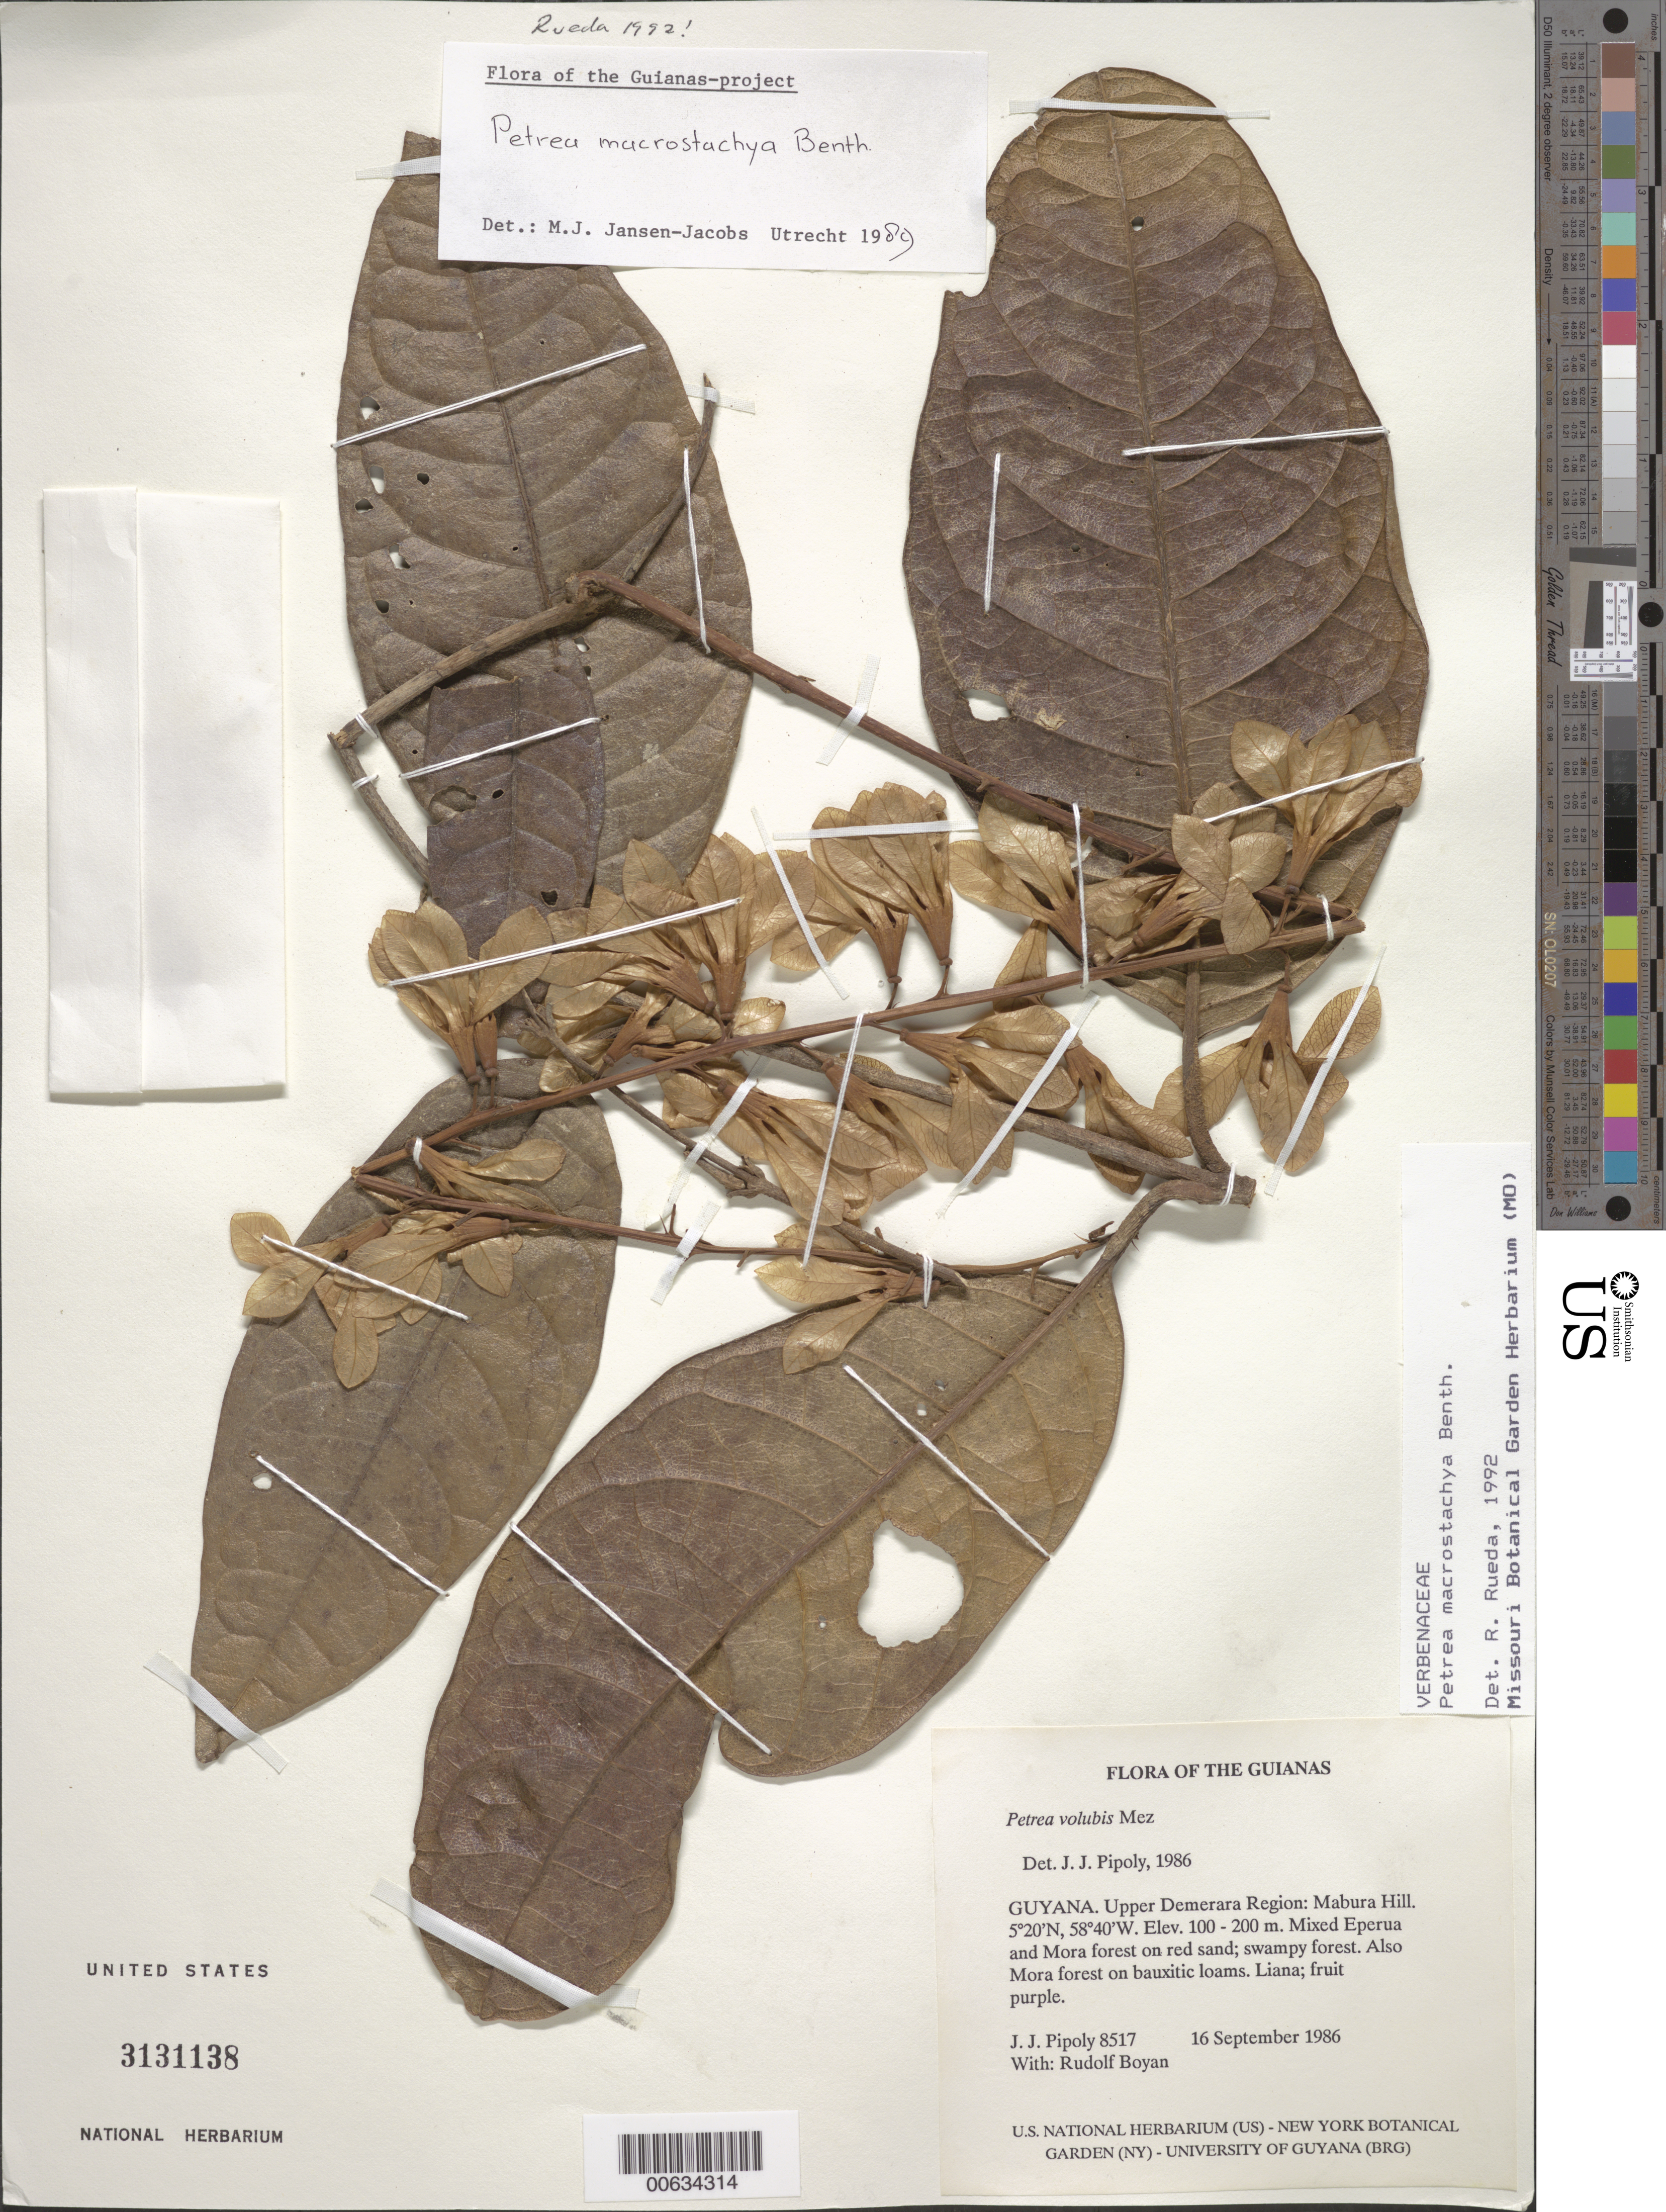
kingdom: Plantae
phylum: Tracheophyta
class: Magnoliopsida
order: Lamiales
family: Verbenaceae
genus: Petrea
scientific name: Petrea macrostachya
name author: Benth.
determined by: Rueda, R. M.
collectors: J. J. Pipoly & R. Boyan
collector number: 8517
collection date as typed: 16 September 1986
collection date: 1986-09-16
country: Guyana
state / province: U. Demerara-Berbice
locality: Mabura Hill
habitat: Mixed Eperua and Mora forest on red sand; swampy forest. Also Mora forest on bauxitic loams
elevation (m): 100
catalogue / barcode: US 3131138